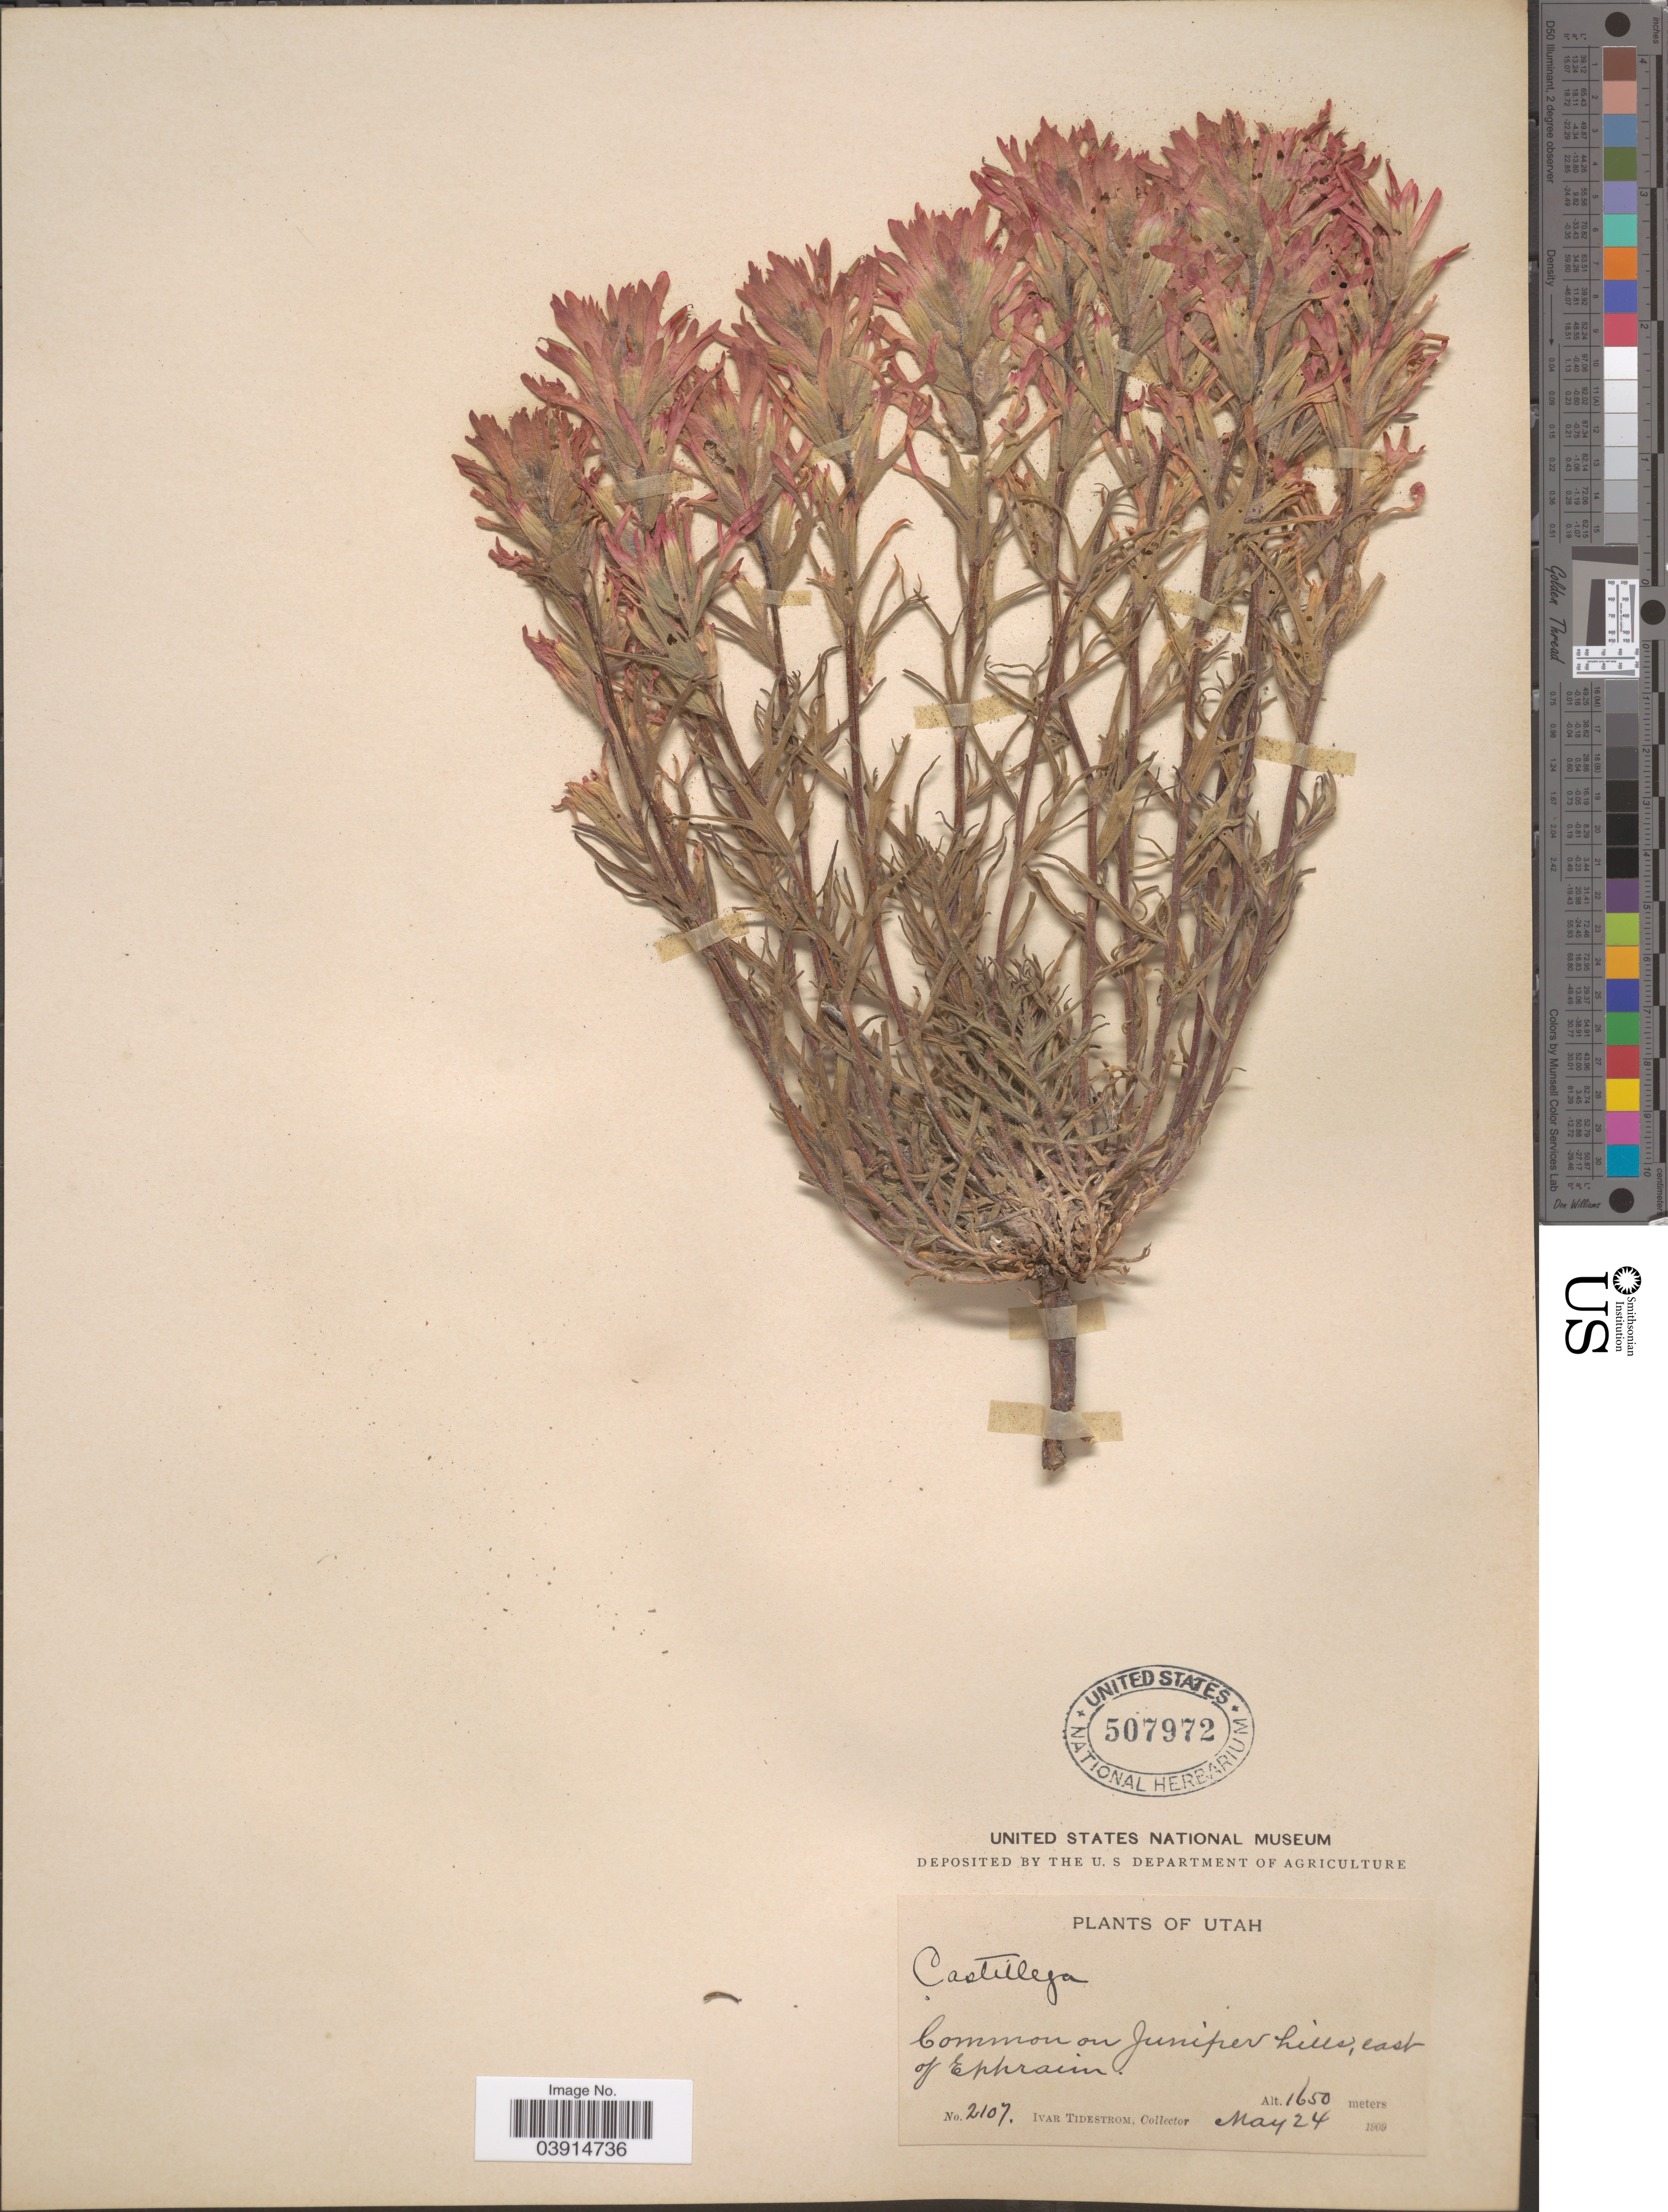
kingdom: Plantae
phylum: Tracheophyta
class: Magnoliopsida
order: Lamiales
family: Orobanchaceae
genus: Castilleja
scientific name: Castilleja sp.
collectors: I. F. Tidestrom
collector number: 2107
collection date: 1909-05-24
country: United States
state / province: Utah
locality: Common on Juniper hill, east of Ephraim.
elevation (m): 1650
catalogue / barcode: US 507972